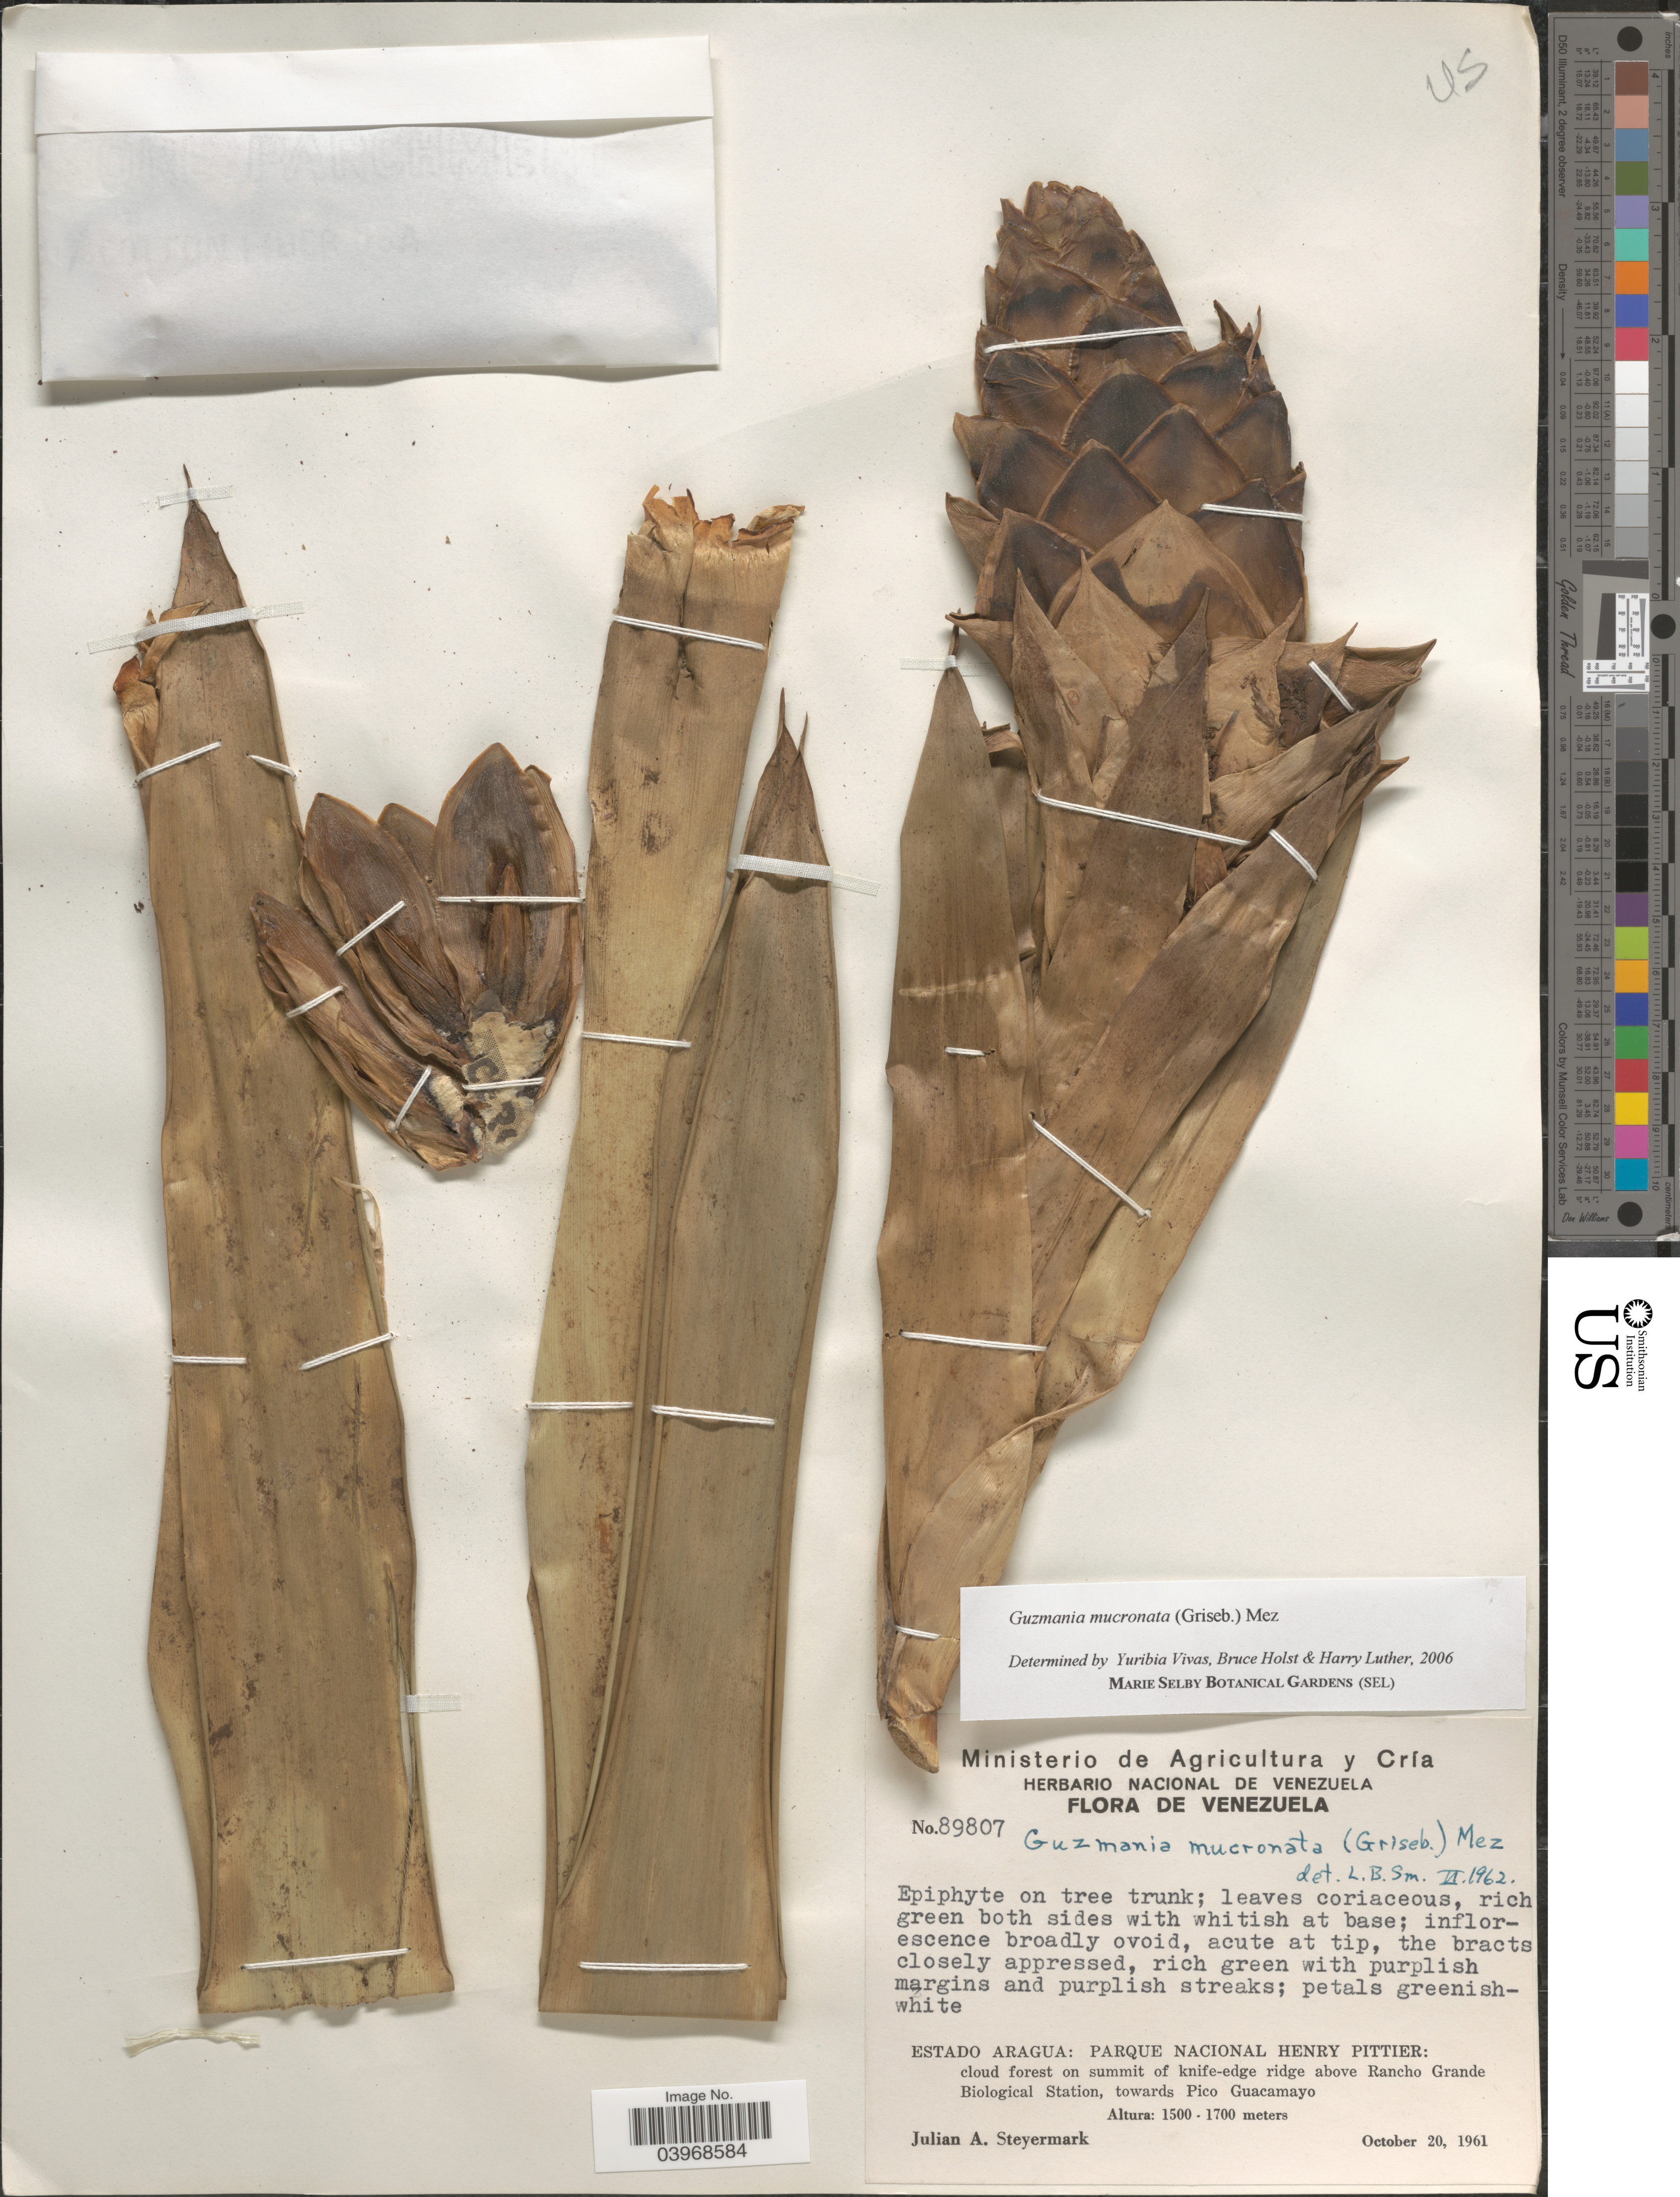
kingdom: Plantae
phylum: Tracheophyta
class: Liliopsida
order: Poales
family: Bromeliaceae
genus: Guzmania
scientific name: Guzmania mucronata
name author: (Griseb.) Mez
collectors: J. Steyermark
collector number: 89807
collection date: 1961-10-20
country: Venezuela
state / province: Aragua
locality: Parque Nacional Henry Pittier: cloud forest on summit of knife-edge ridge above Rancho Grande Biological Station, towards Pico Guacamayo.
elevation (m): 1500